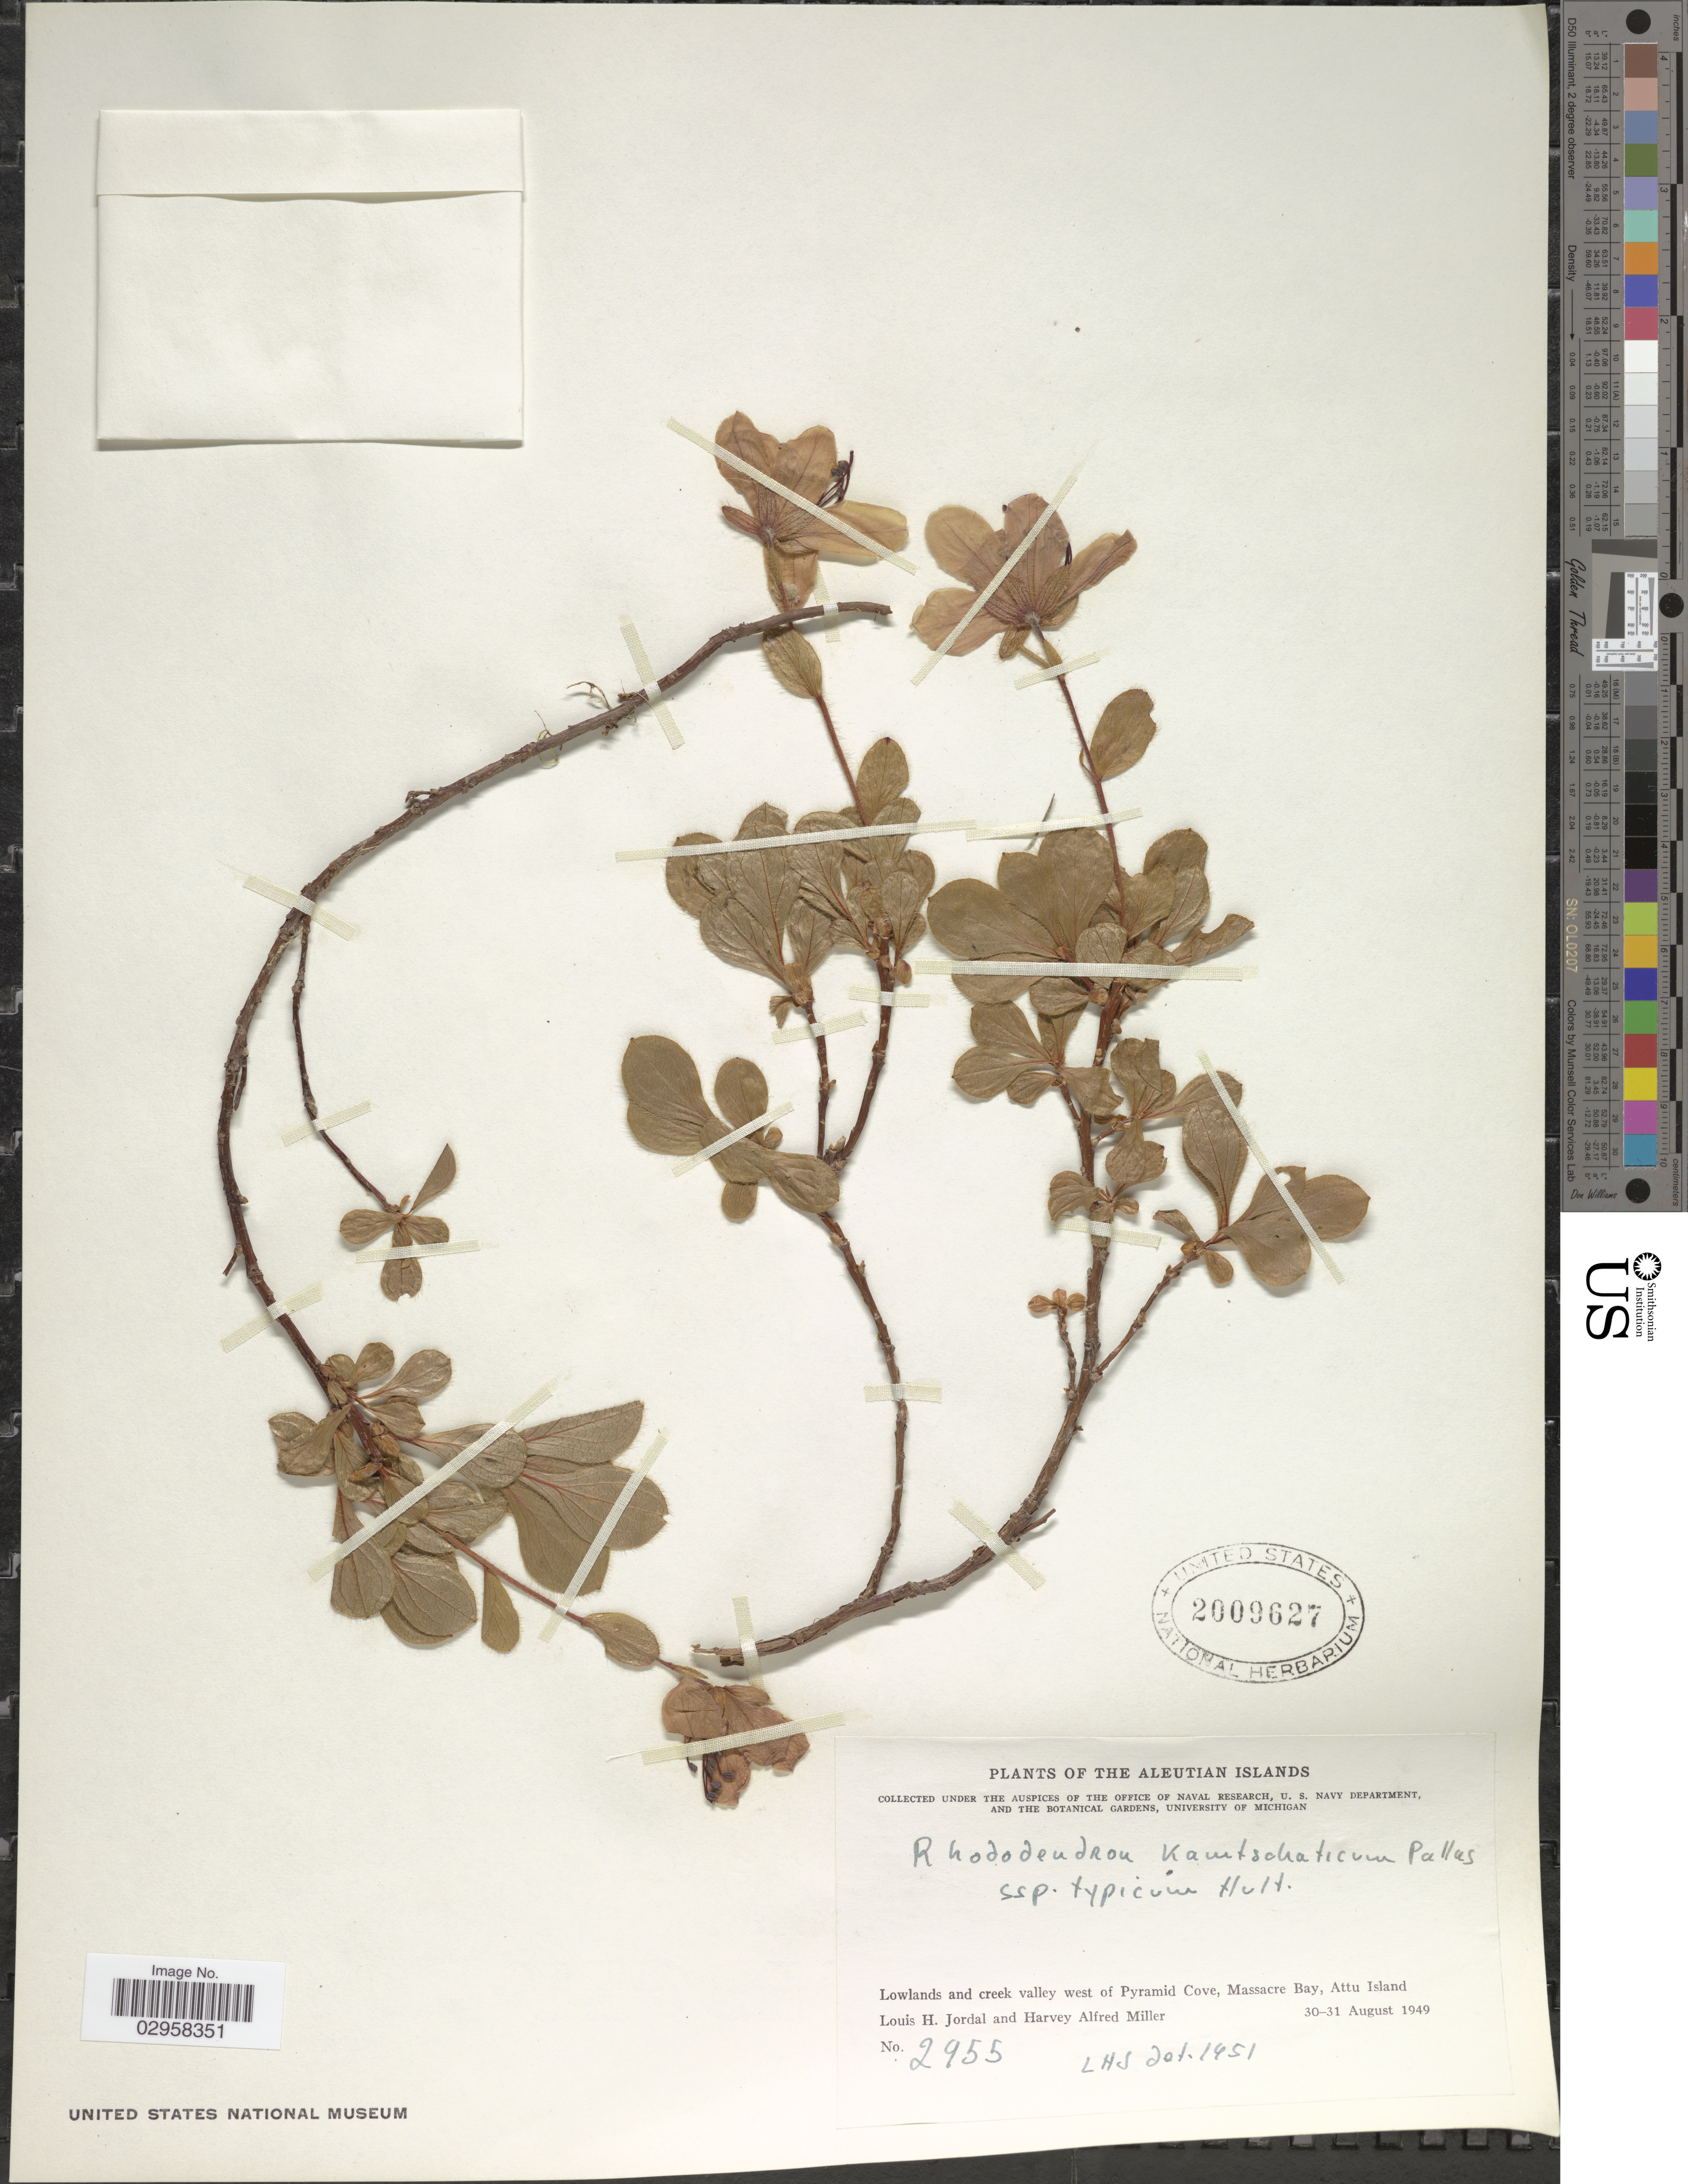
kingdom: Plantae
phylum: Tracheophyta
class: Magnoliopsida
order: Ericales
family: Ericaceae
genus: Rhododendron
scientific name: Rhododendron kamtschaticum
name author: Pall.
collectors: L. Jordal & H. A. Miller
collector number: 2955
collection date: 1949-08-30/1949-08-31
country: United States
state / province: Alaska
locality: The Aleutian Islands. Lowlands and creek valley west of Pyramid Cove, Massacre Bay, Attu Island.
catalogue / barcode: US 2009627